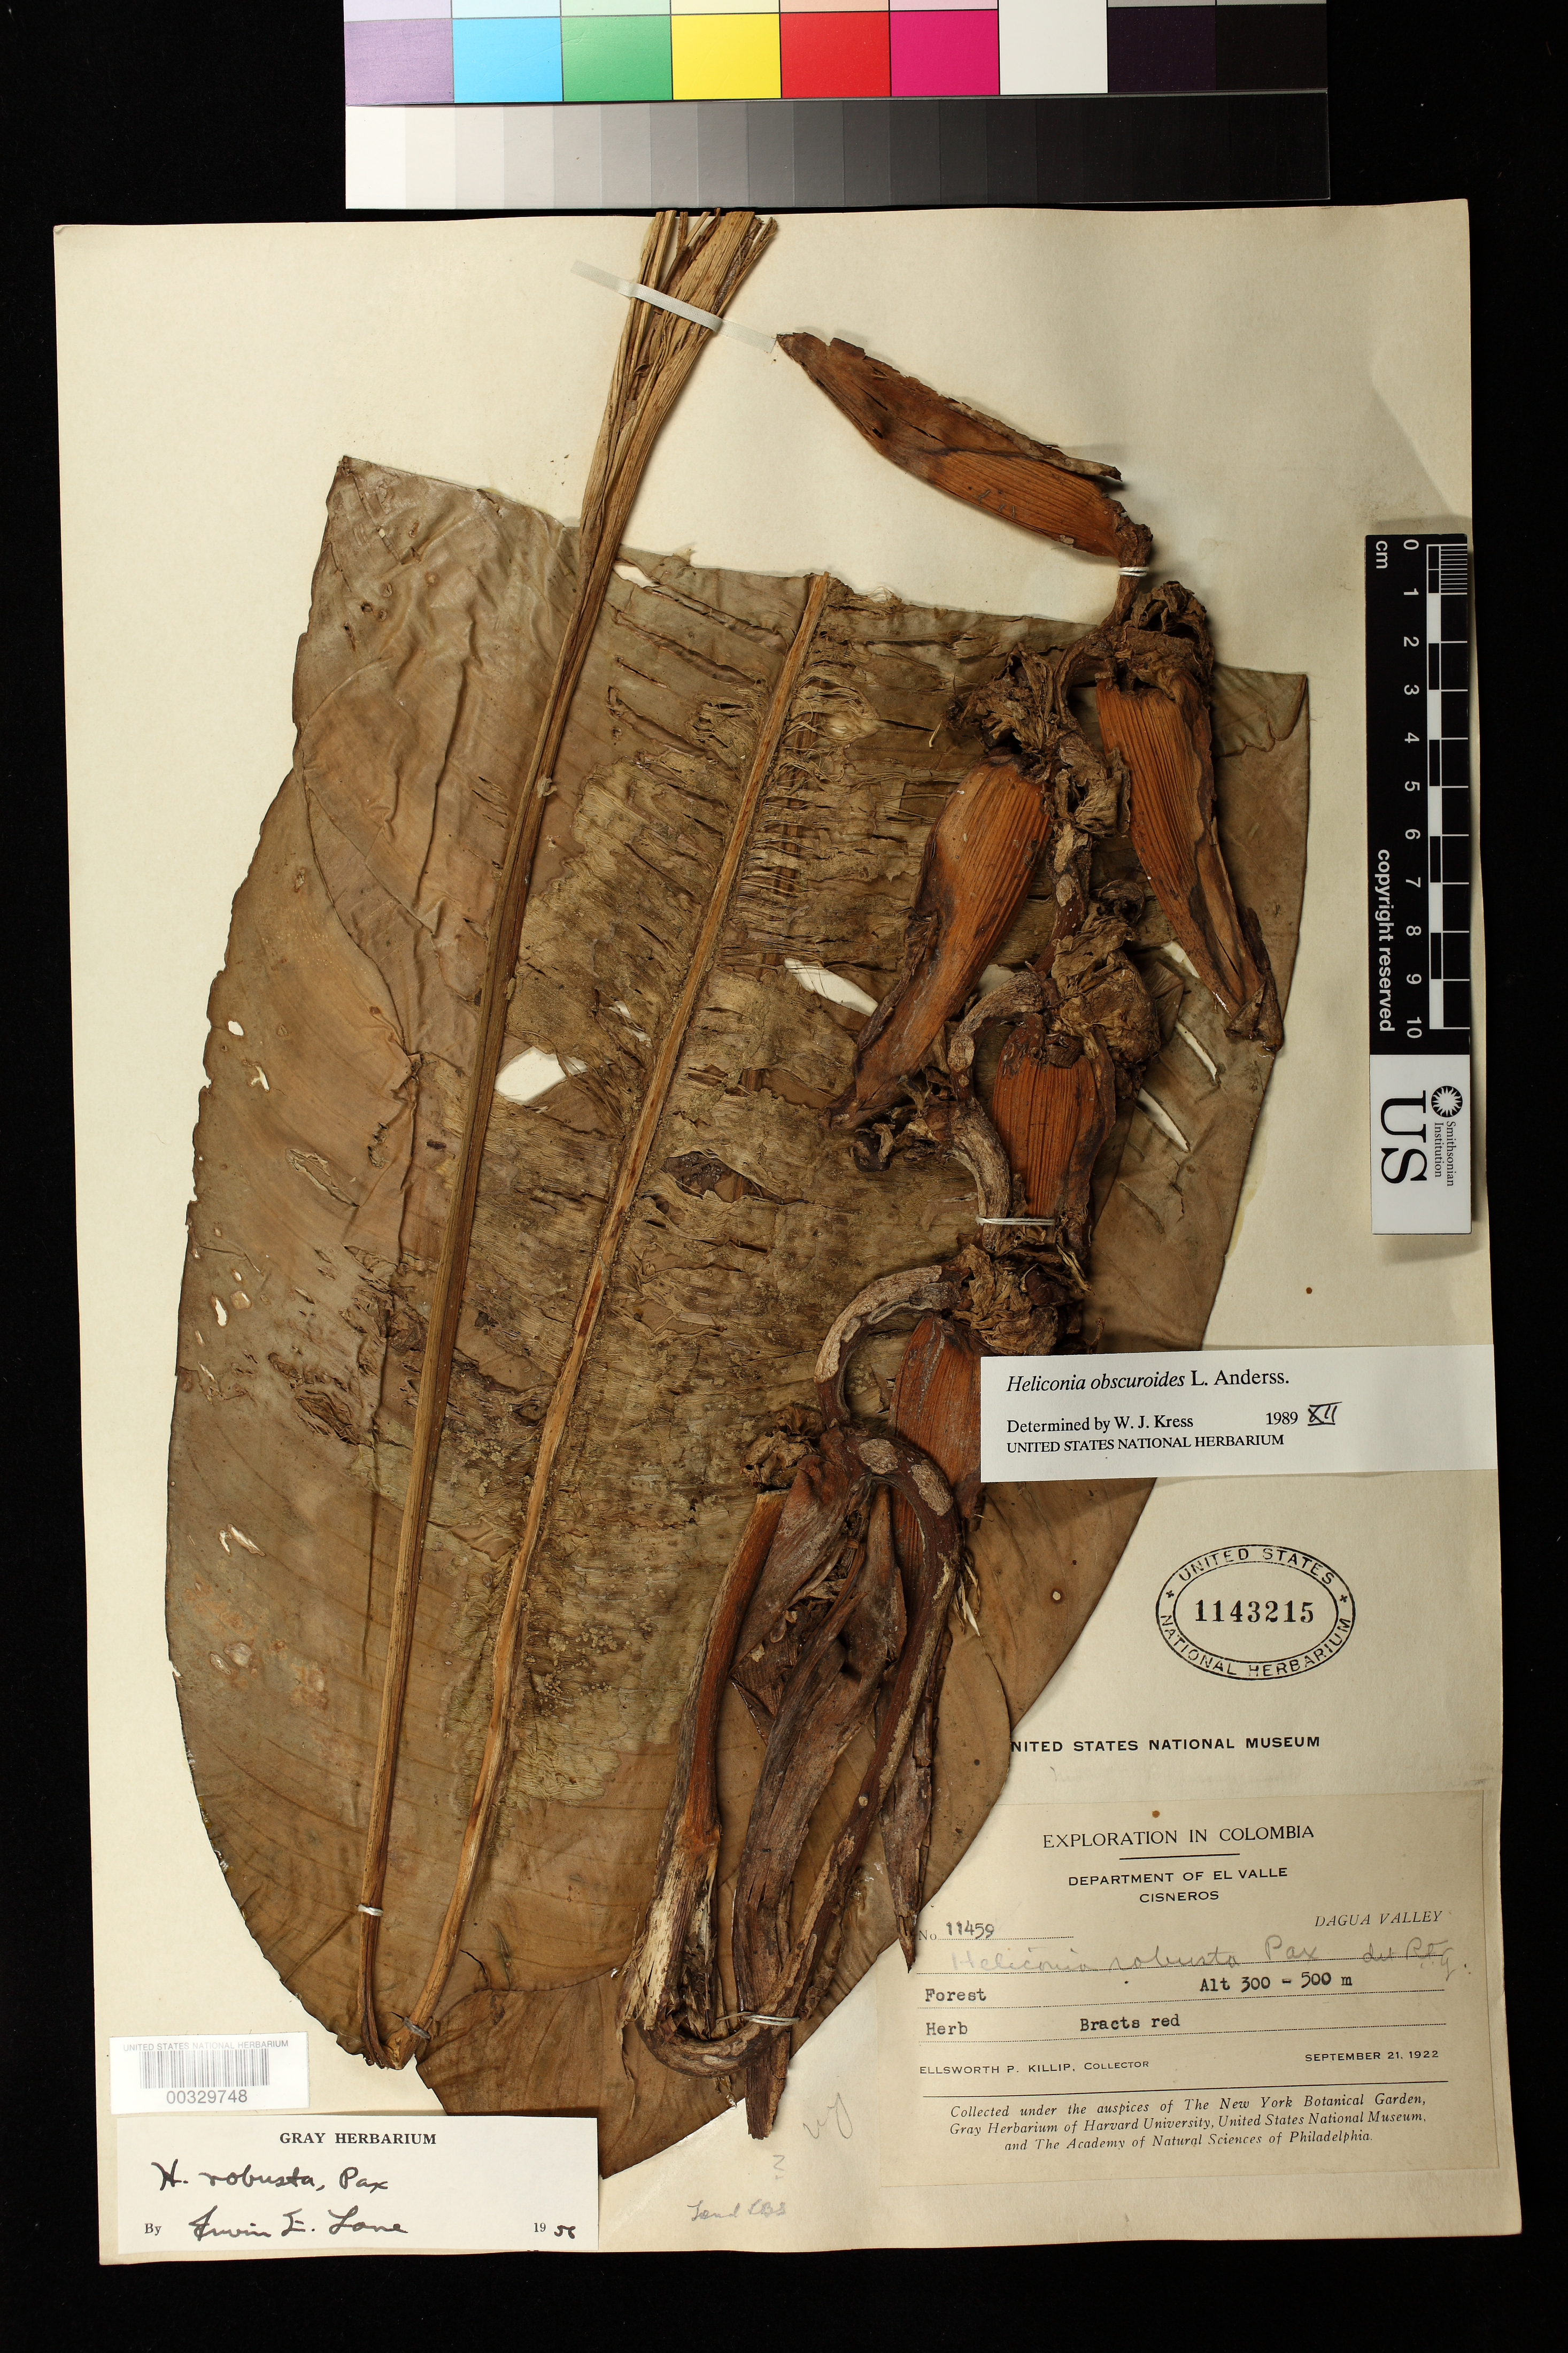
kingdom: Plantae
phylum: Tracheophyta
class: Liliopsida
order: Zingiberales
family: Heliconiaceae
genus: Heliconia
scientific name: Heliconia obscuroides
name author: L. Andersson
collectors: E. P. Killip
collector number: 11459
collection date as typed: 21 Sep 1922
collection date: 1922-09-21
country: Colombia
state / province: Valle del Cauca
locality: Cisneros, Dagua Valley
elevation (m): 300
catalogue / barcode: US 1143215